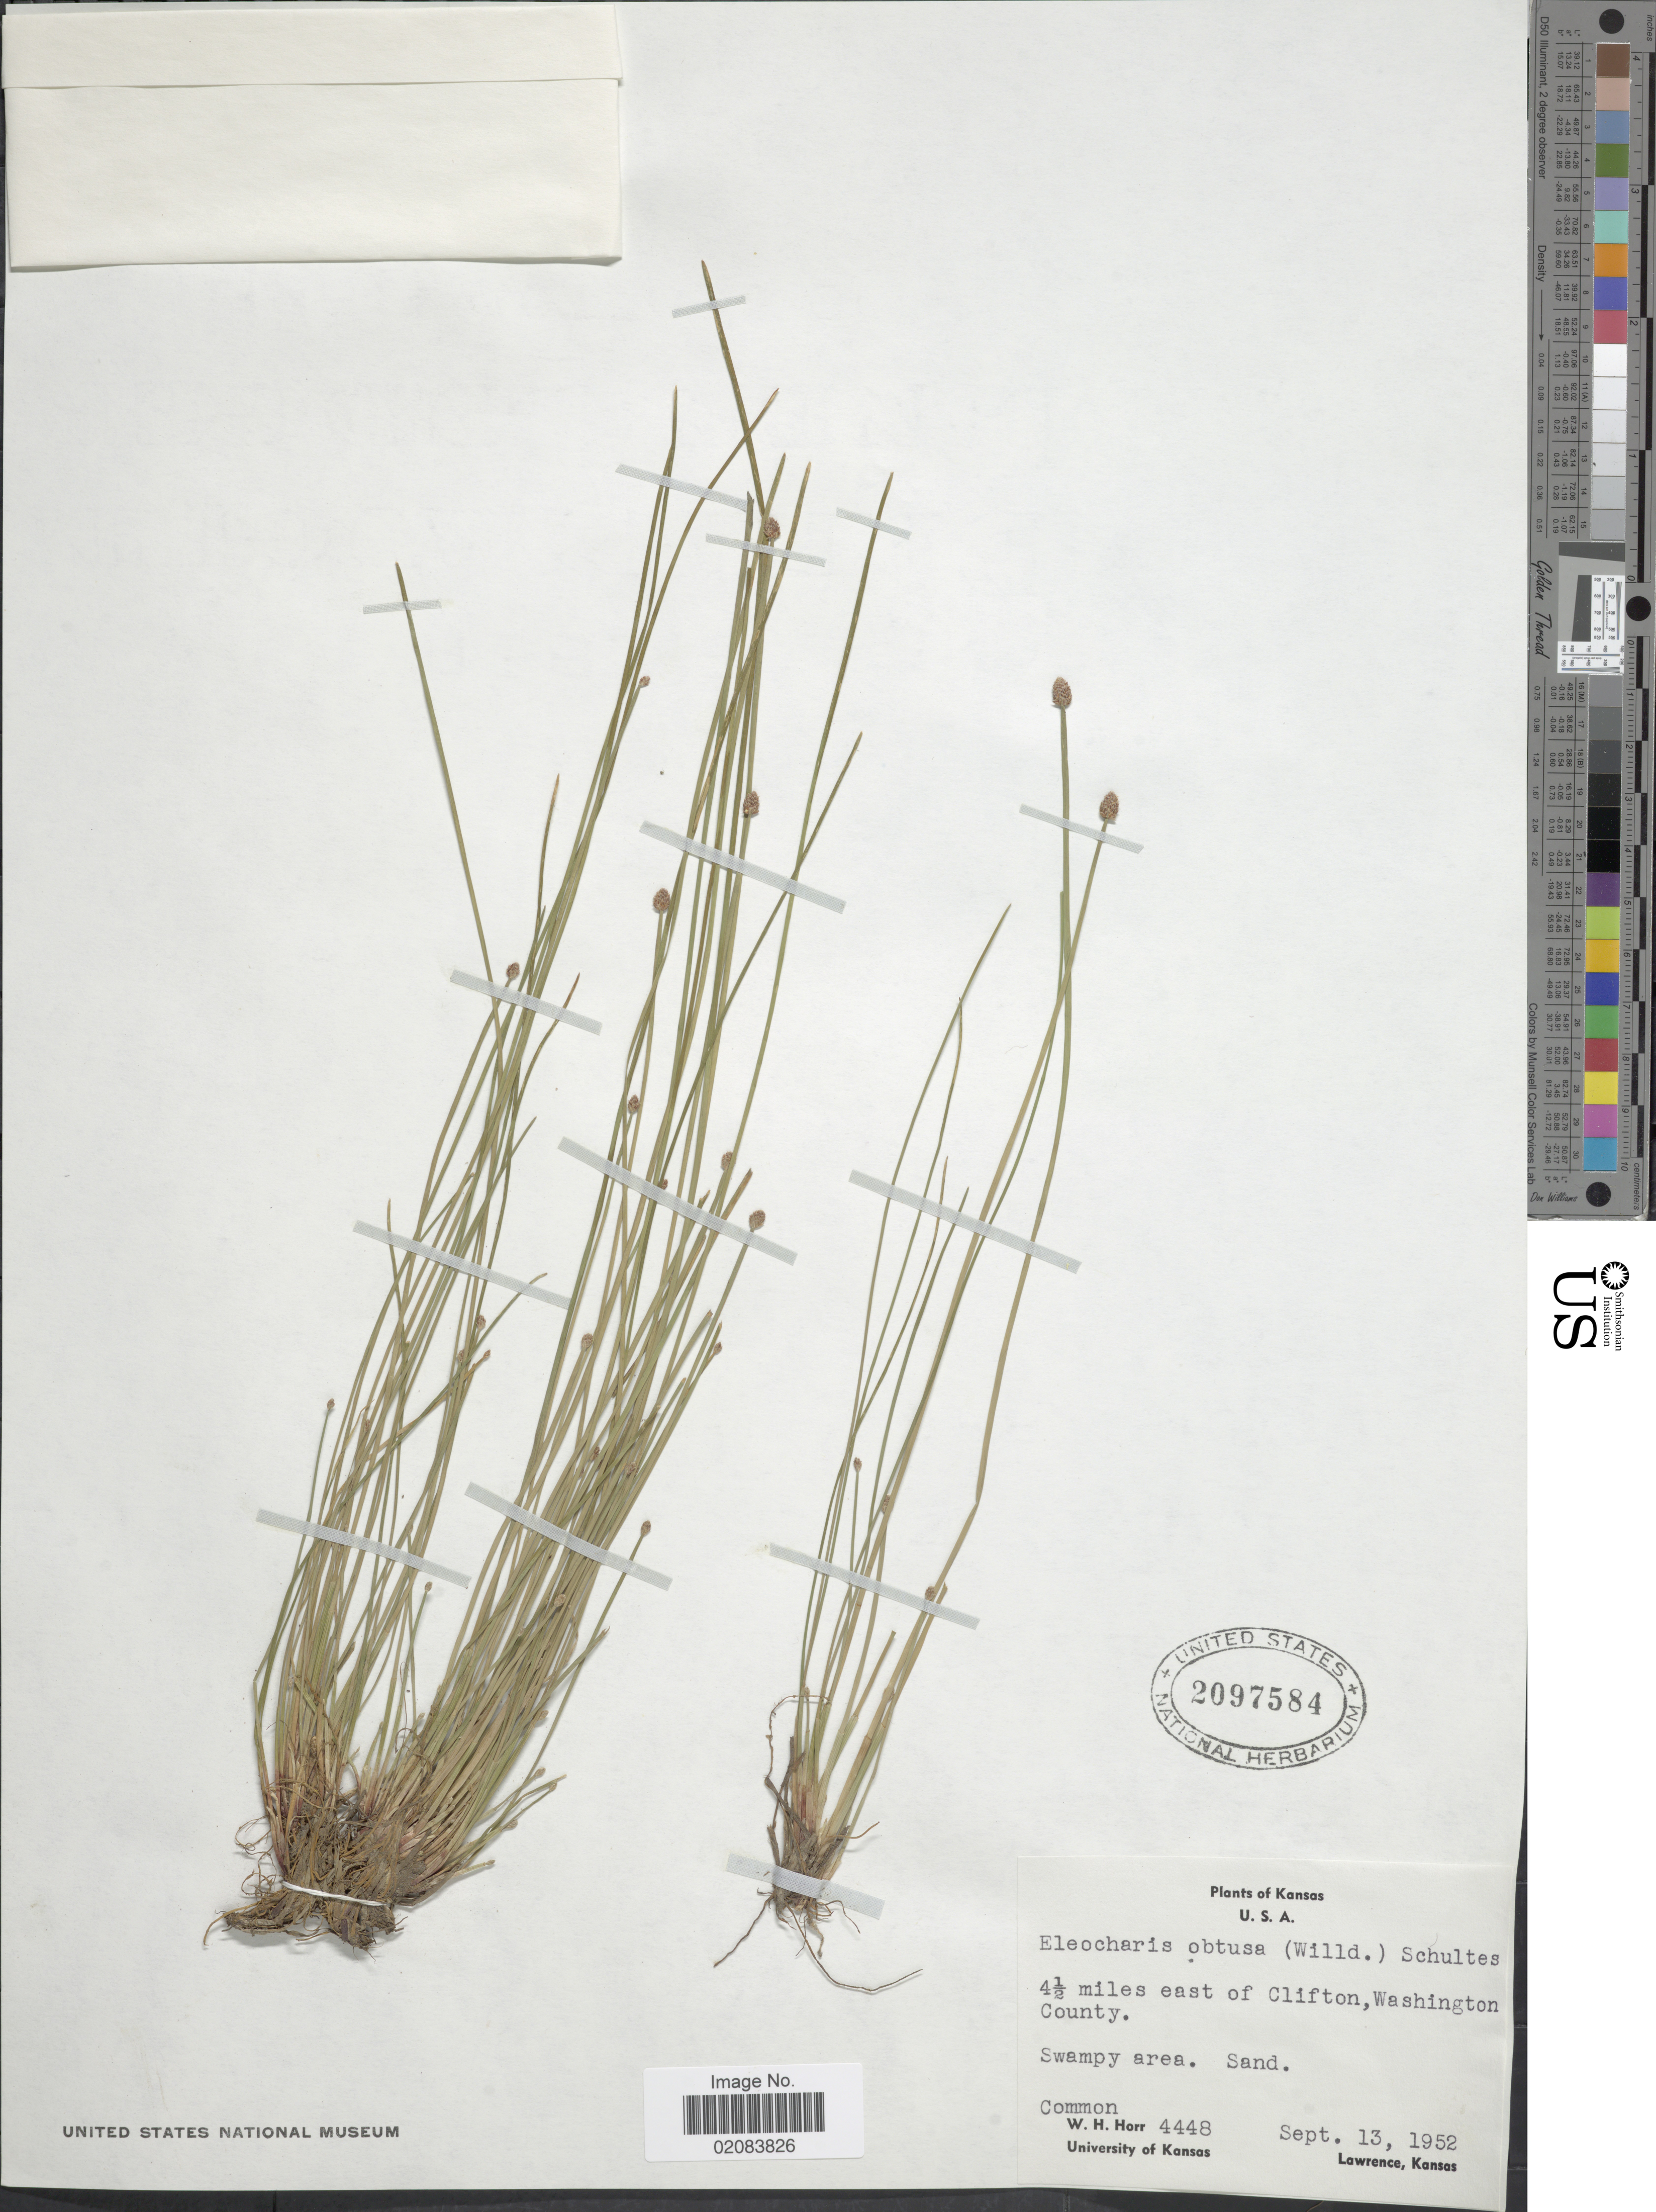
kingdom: Plantae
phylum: Tracheophyta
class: Liliopsida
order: Poales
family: Cyperaceae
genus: Eleocharis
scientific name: Eleocharis obtusa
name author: (Willd.) Schult.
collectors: W. H. Horr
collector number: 4448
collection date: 1952-09-13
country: United States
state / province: Kansas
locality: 4½ miles east of Clifton, Washington County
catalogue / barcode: US 2097584